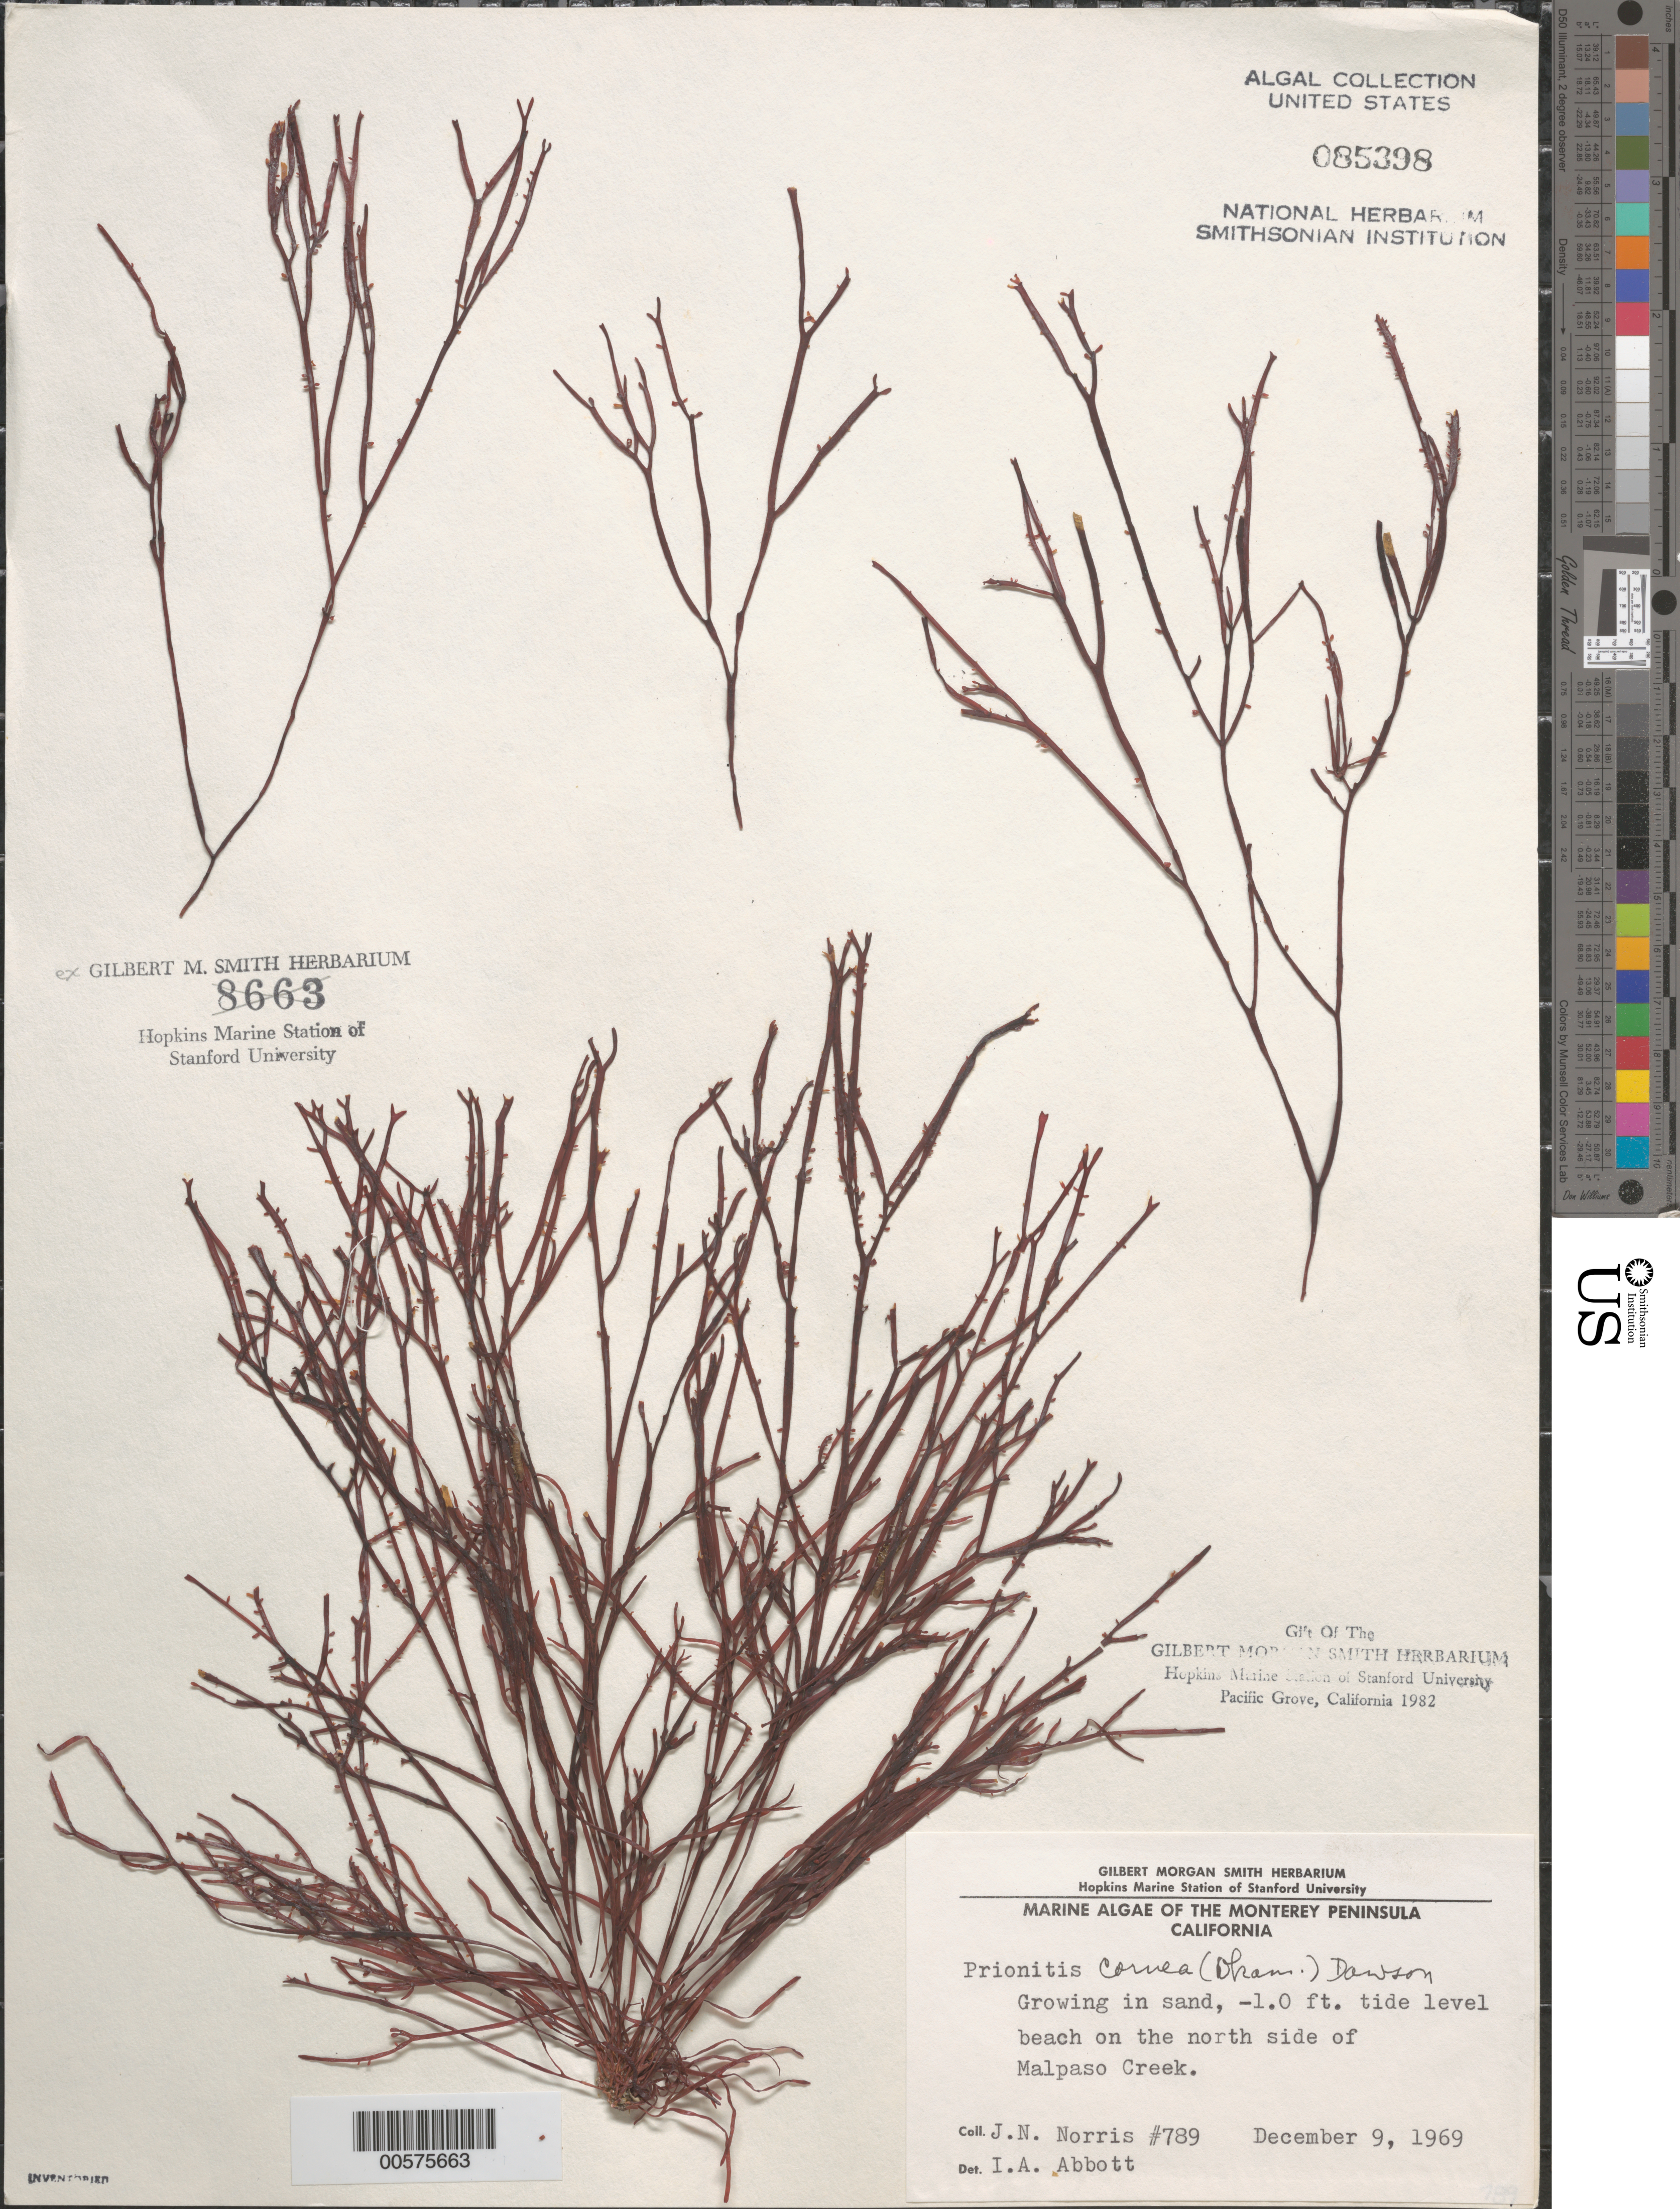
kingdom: Plantae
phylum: Rhodophyta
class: Florideophyceae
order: Halymeniales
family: Halymeniaceae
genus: Grateloupia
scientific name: Grateloupia cornea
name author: Okamura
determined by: Algae name updating Project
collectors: J. N. Norris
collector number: JN-789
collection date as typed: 09 Dec 1969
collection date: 1969-12-09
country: United States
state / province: California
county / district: Monterey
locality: Malpaso Creek, north side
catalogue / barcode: US 85398